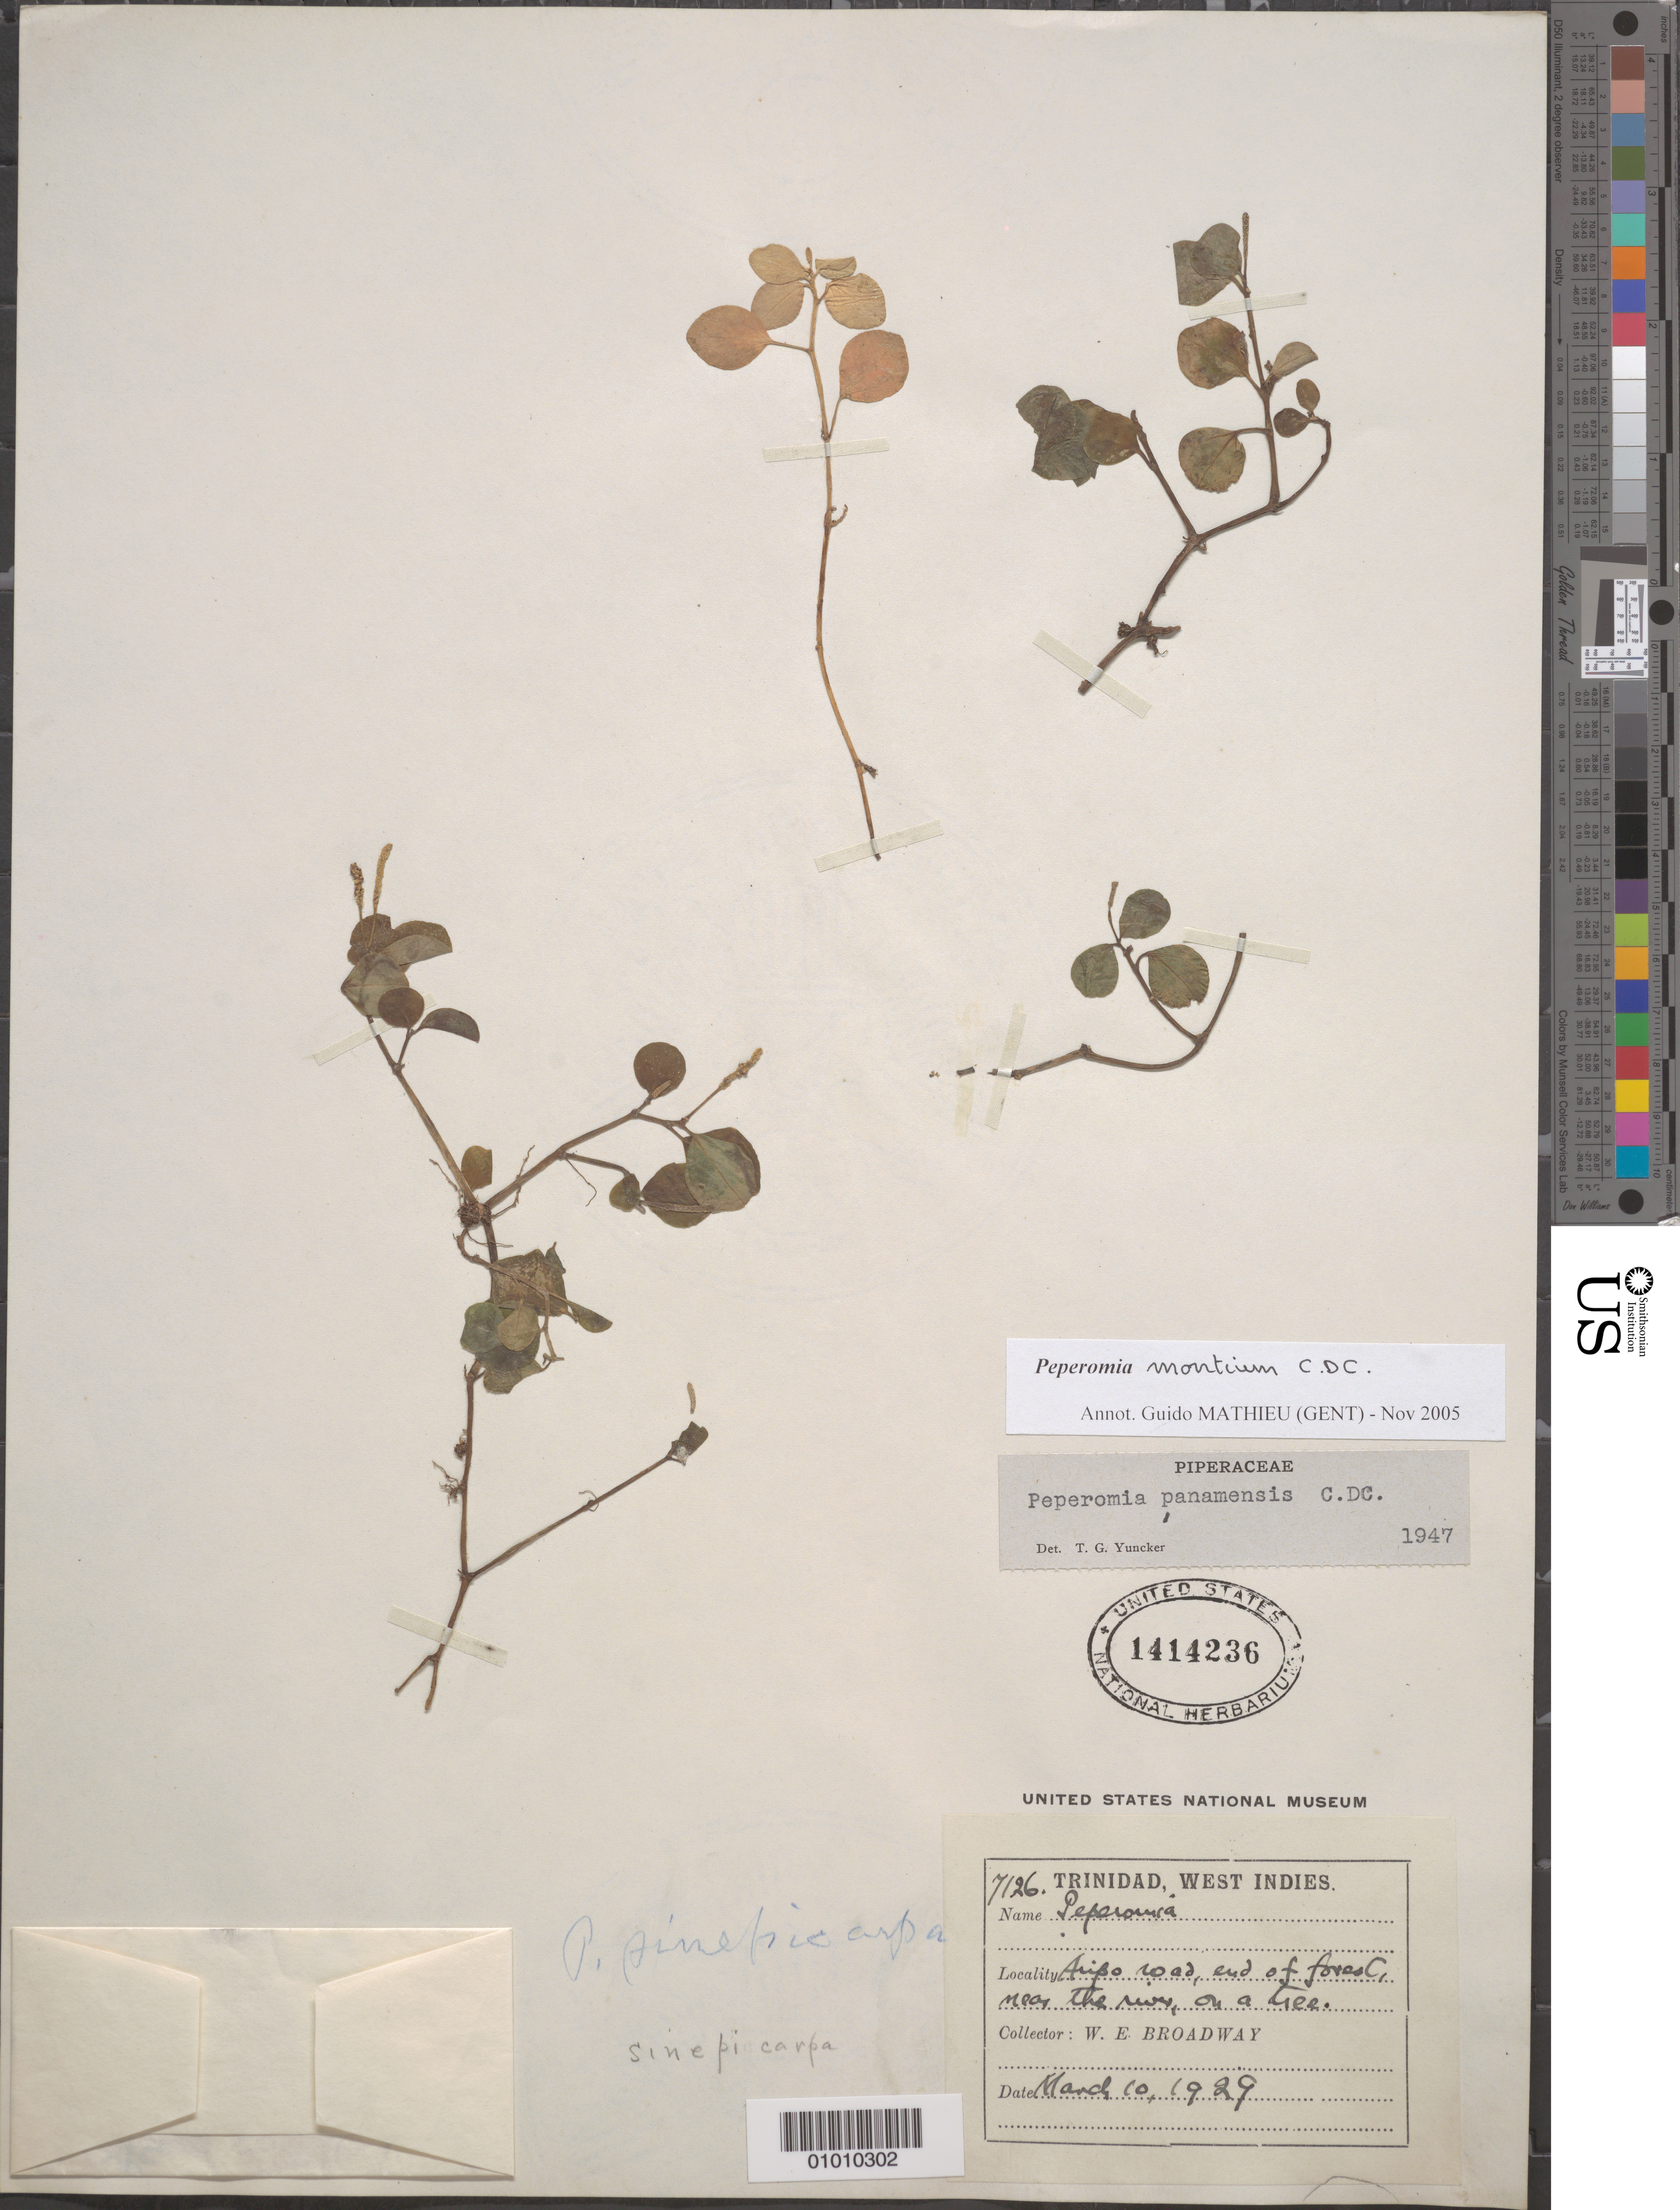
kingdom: Plantae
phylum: Tracheophyta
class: Magnoliopsida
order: Piperales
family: Piperaceae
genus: Peperomia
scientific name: Peperomia montium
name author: C. DC.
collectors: W. E. Broadway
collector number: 7126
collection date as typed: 10 Mar 1929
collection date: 1929-03-10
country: Trinidad and Tobago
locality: Aripo Road, end of forest, near the highway on a tree.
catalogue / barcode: US 1414236